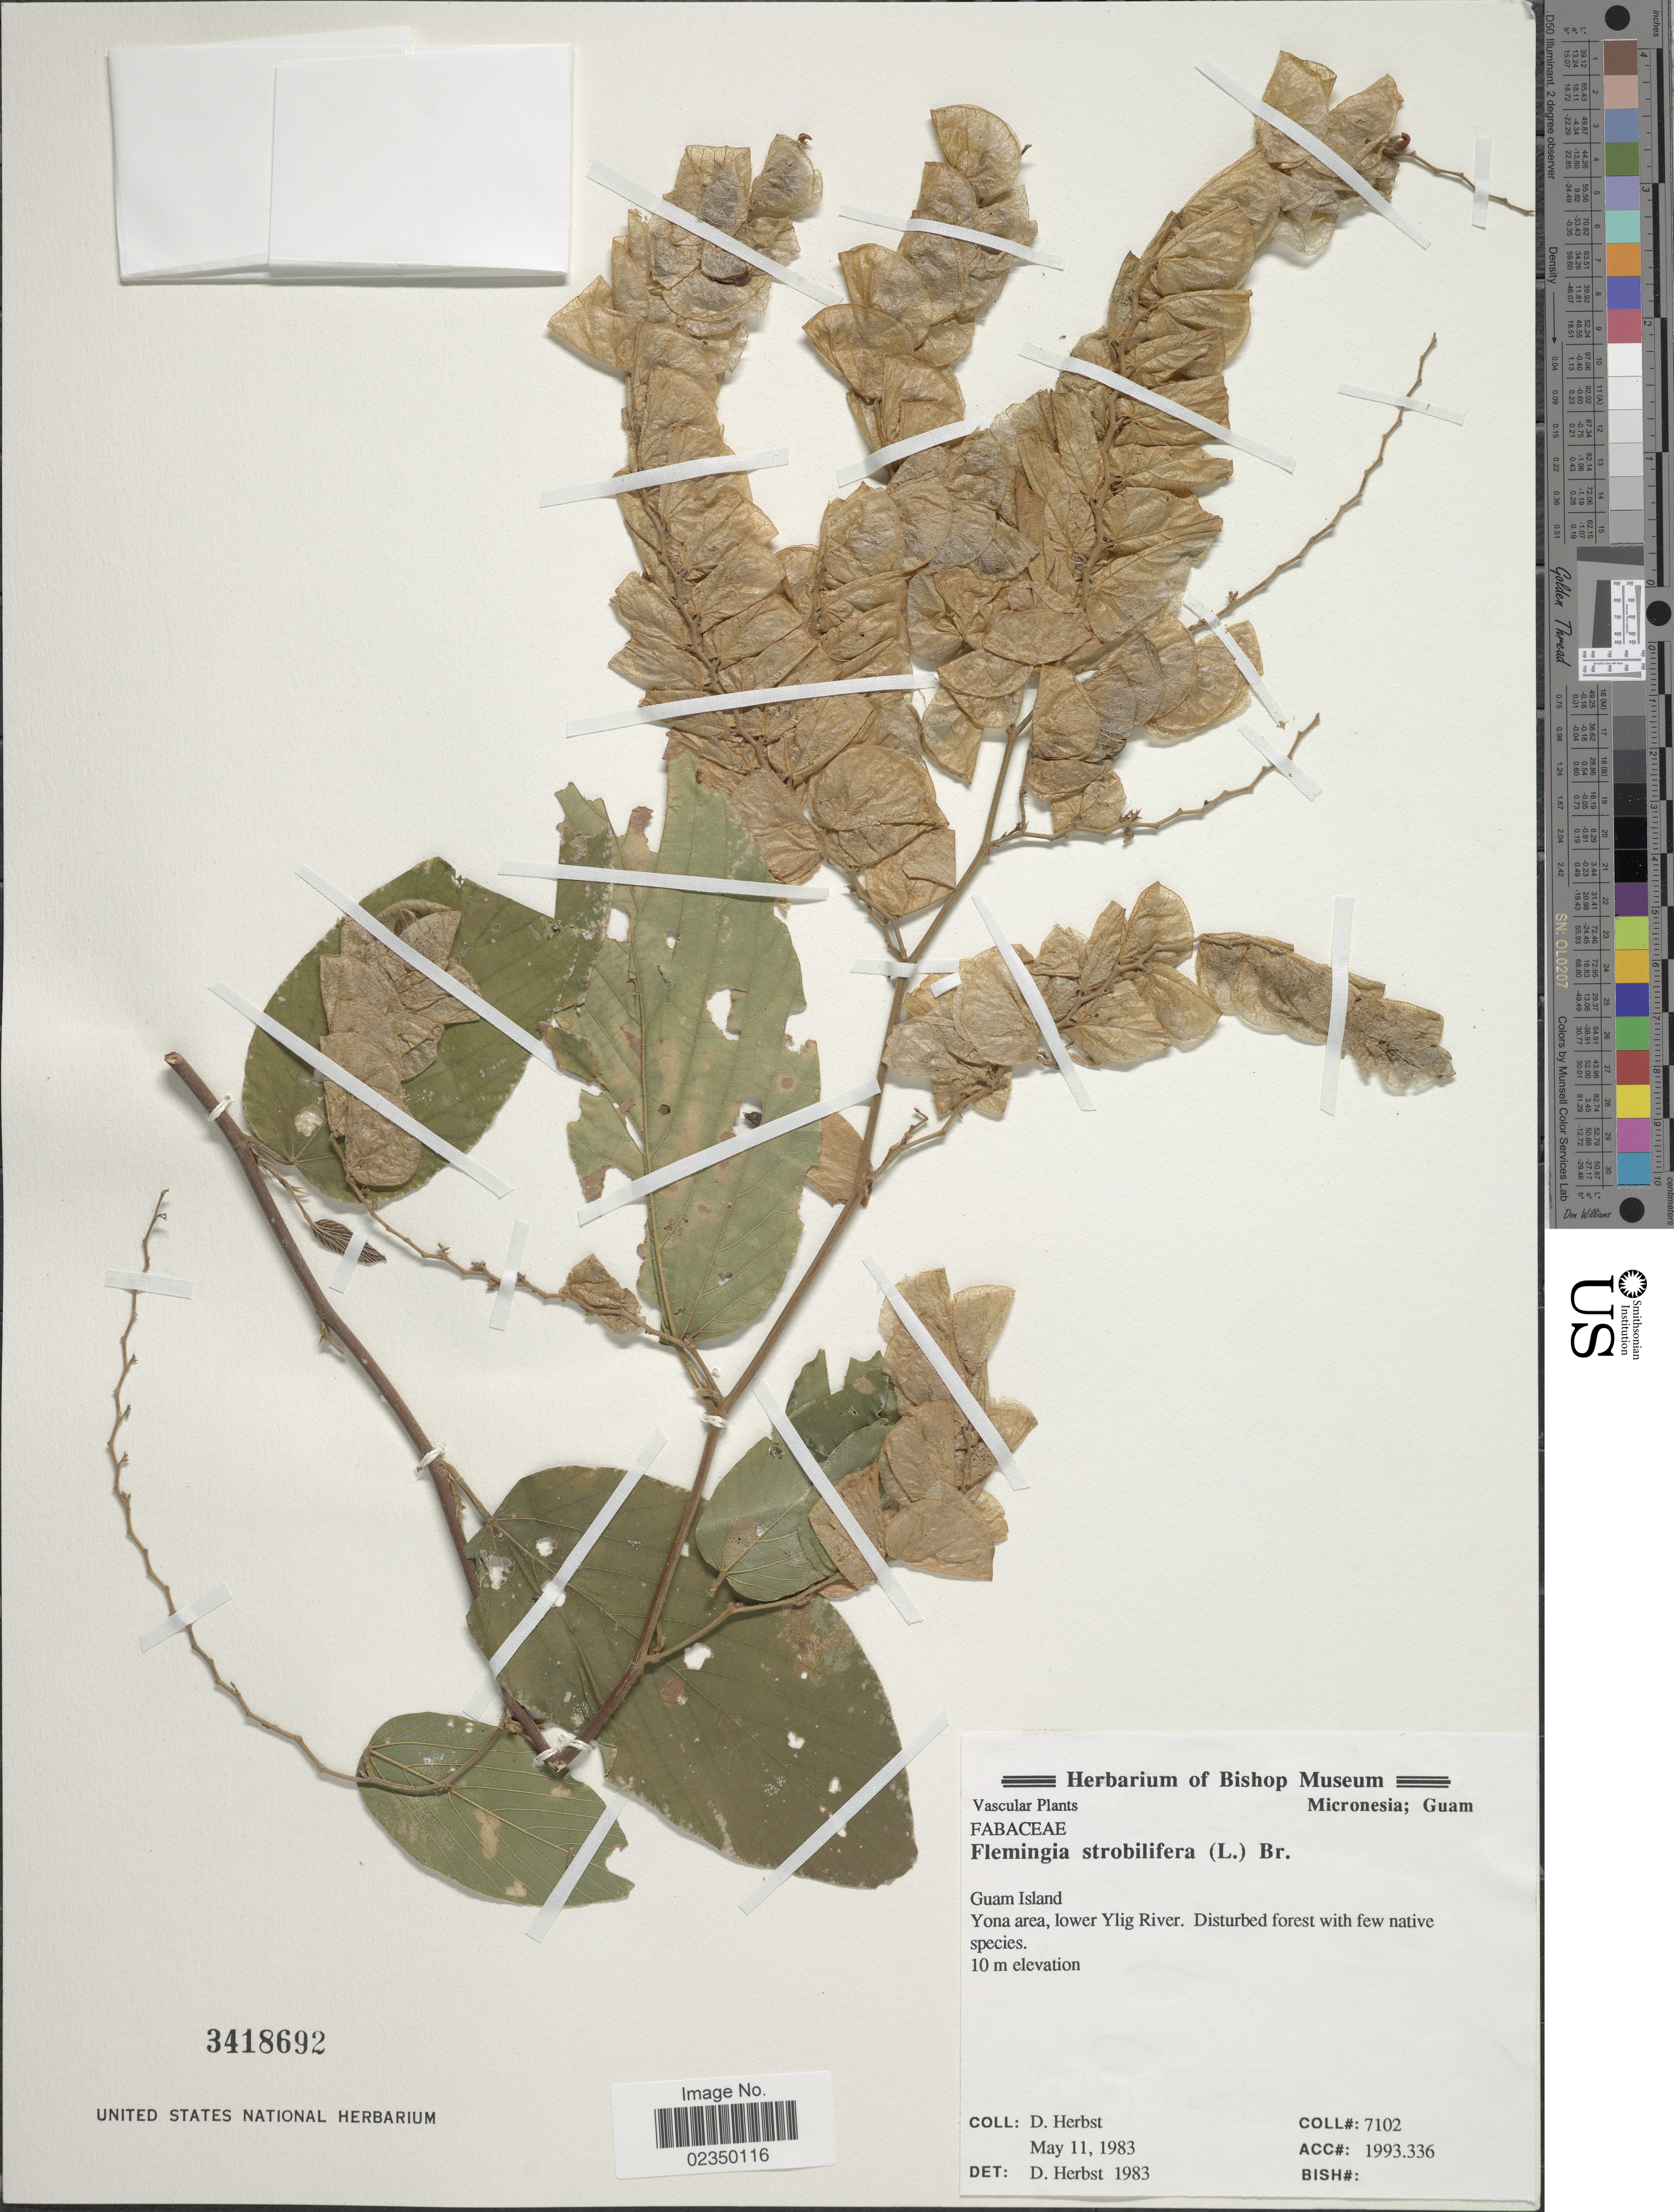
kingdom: Plantae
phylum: Tracheophyta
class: Magnoliopsida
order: Fabales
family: Fabaceae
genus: Flemingia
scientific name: Flemingia strobilifera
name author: (L.) W.T. Aiton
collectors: D. Herbst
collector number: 7102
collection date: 1983-05-11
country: Guam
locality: Micronesia; Guam Island, Yona area, lower Ylig River.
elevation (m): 10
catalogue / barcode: US 3418692